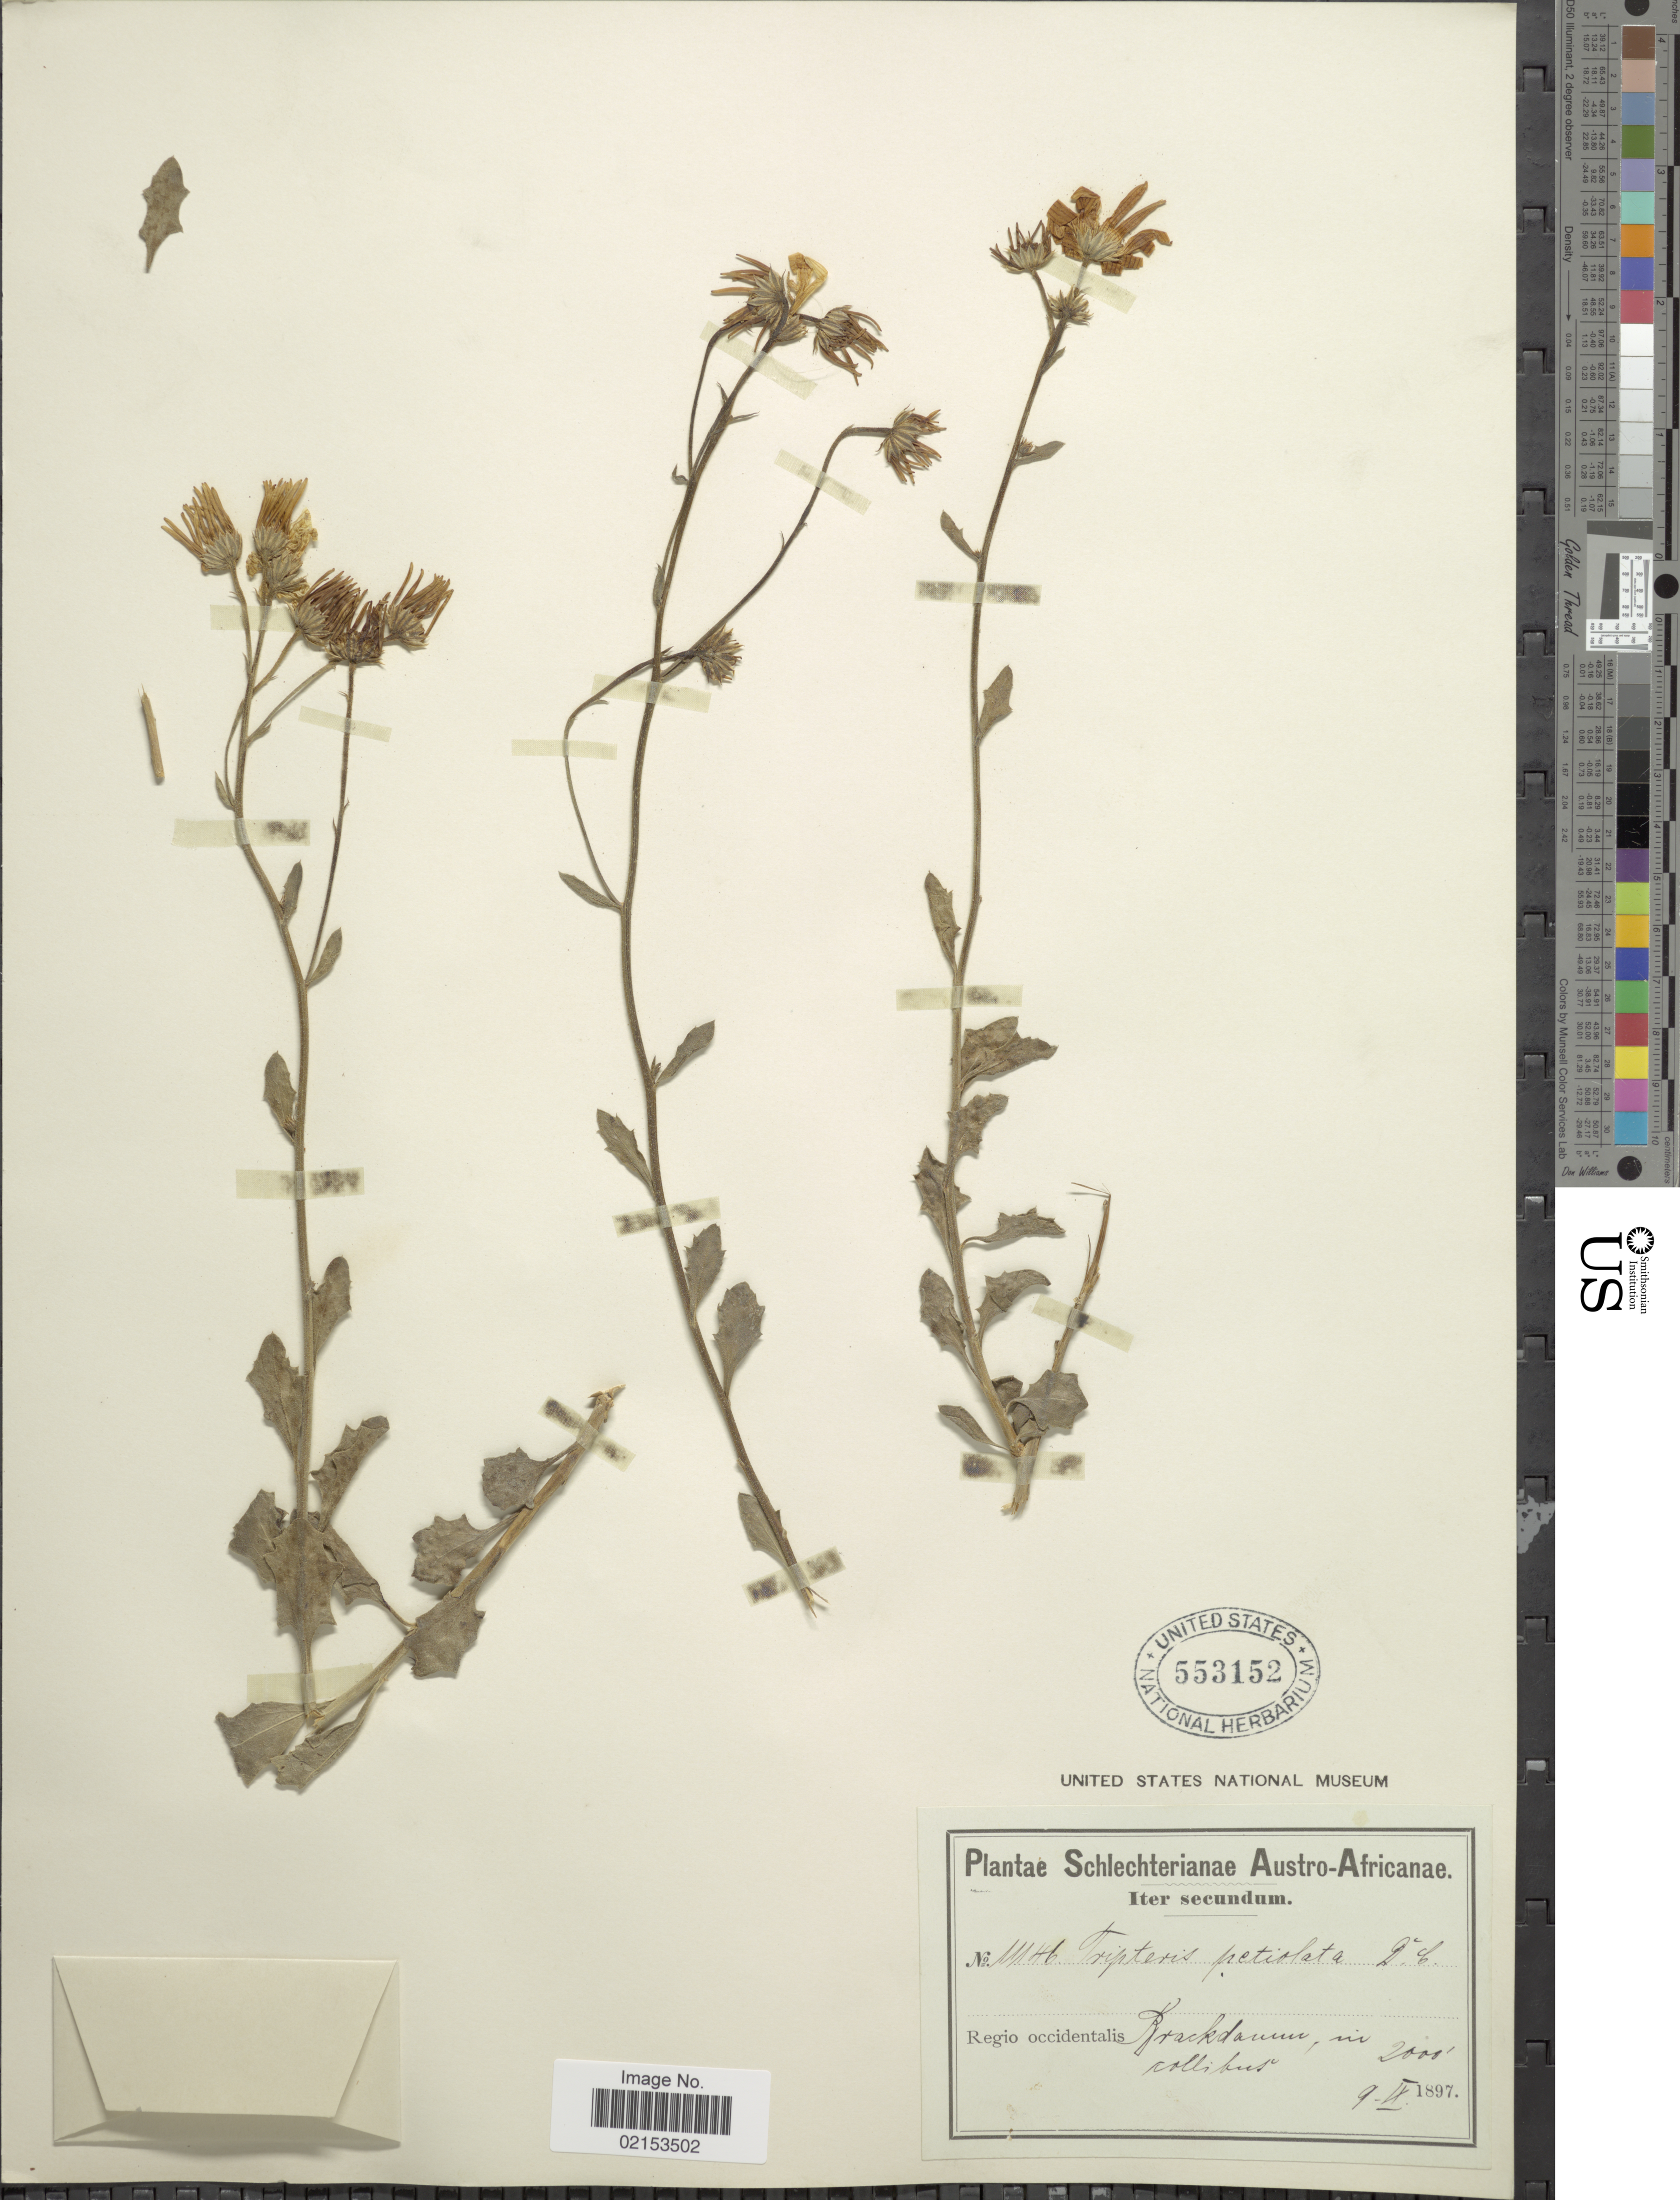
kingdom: Plantae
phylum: Tracheophyta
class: Magnoliopsida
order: Asterales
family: Asteraceae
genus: Tripteris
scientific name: Tripteris sinuata subsp. sinuata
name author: DC.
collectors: Schlechter, --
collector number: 11146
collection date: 1897-09-09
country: South Africa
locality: Regio occidentalis. [illegible text] Iter Secundum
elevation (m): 610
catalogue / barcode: US 553152